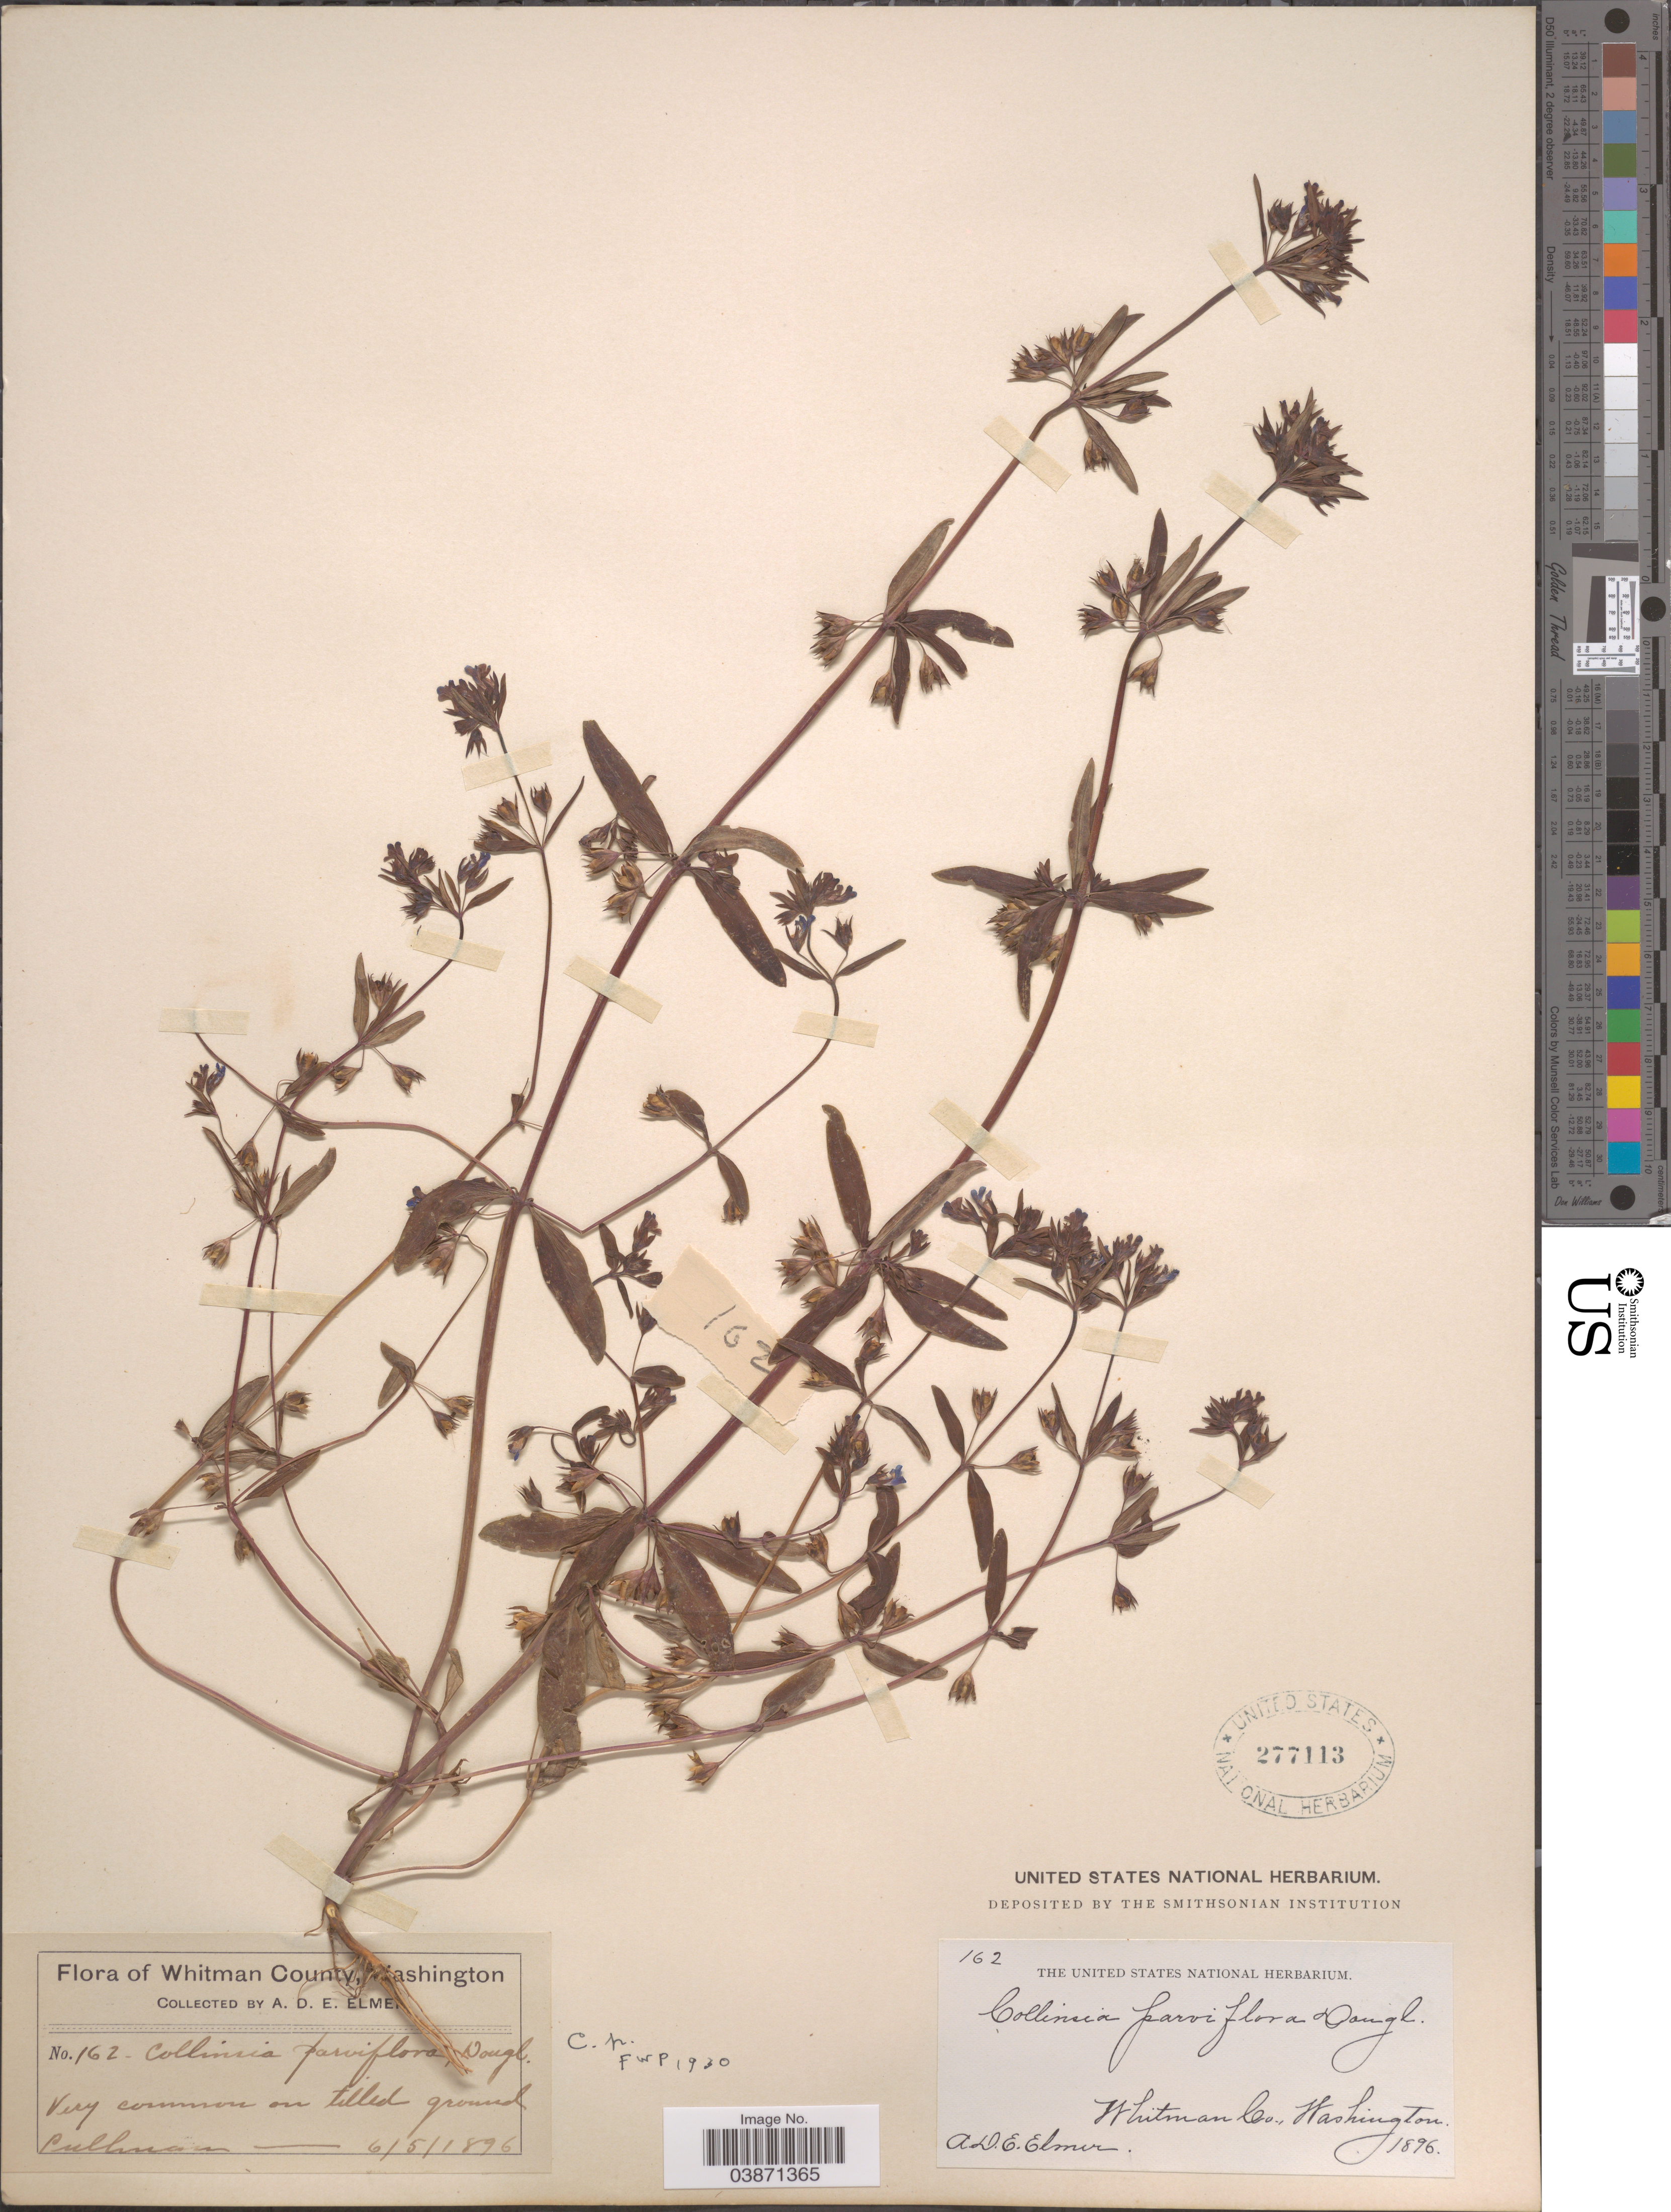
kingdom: Plantae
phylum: Tracheophyta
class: Magnoliopsida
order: Lamiales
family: Plantaginaceae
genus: Collinsia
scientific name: Collinsia parviflora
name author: Douglas ex Lindl.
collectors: A. D. E. Elmer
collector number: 162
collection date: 1896-06-05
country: United States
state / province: Washington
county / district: Whitman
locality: Whitman County. Pullman.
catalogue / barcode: US 277113